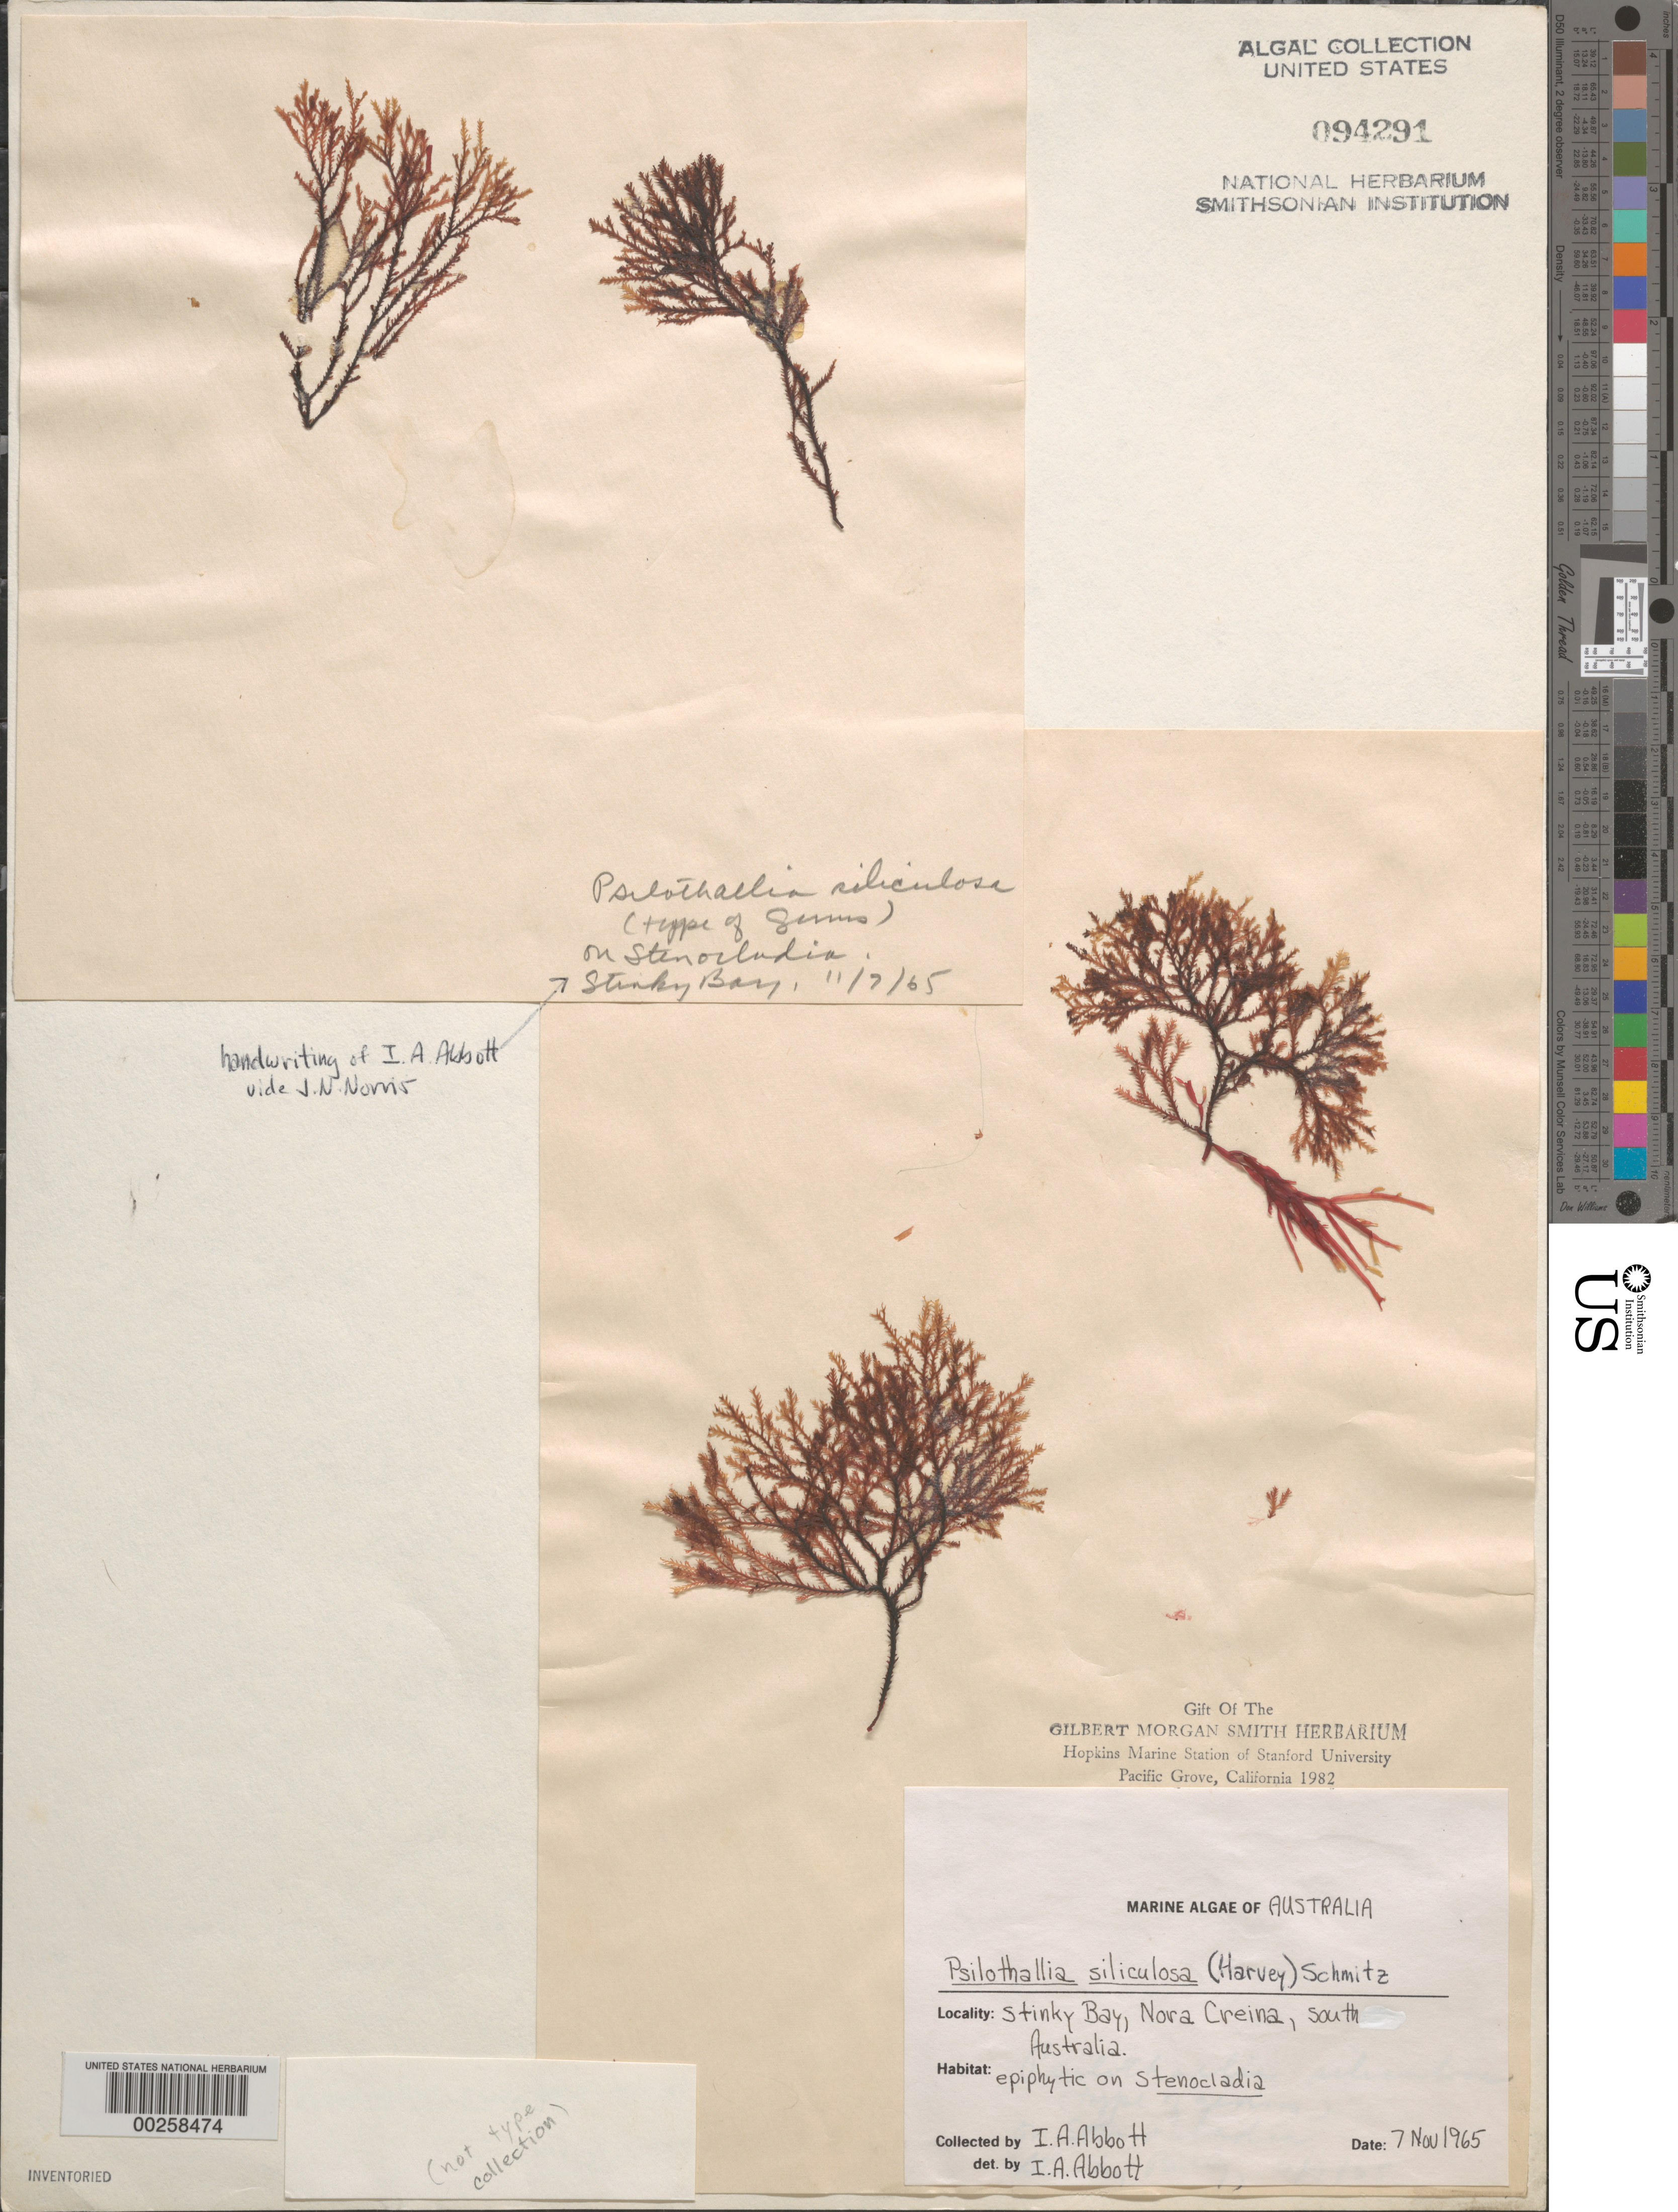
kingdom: Plantae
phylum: Rhodophyta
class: Florideophyceae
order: Ceramiales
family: Callithamniaceae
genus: Psilothallia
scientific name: Psilothallia siliculosa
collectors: I. A. Abbott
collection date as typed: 07 Nov 1965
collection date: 1965-11-07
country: Australia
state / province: South Australia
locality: Stinky bay, nora creina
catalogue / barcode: US 94291